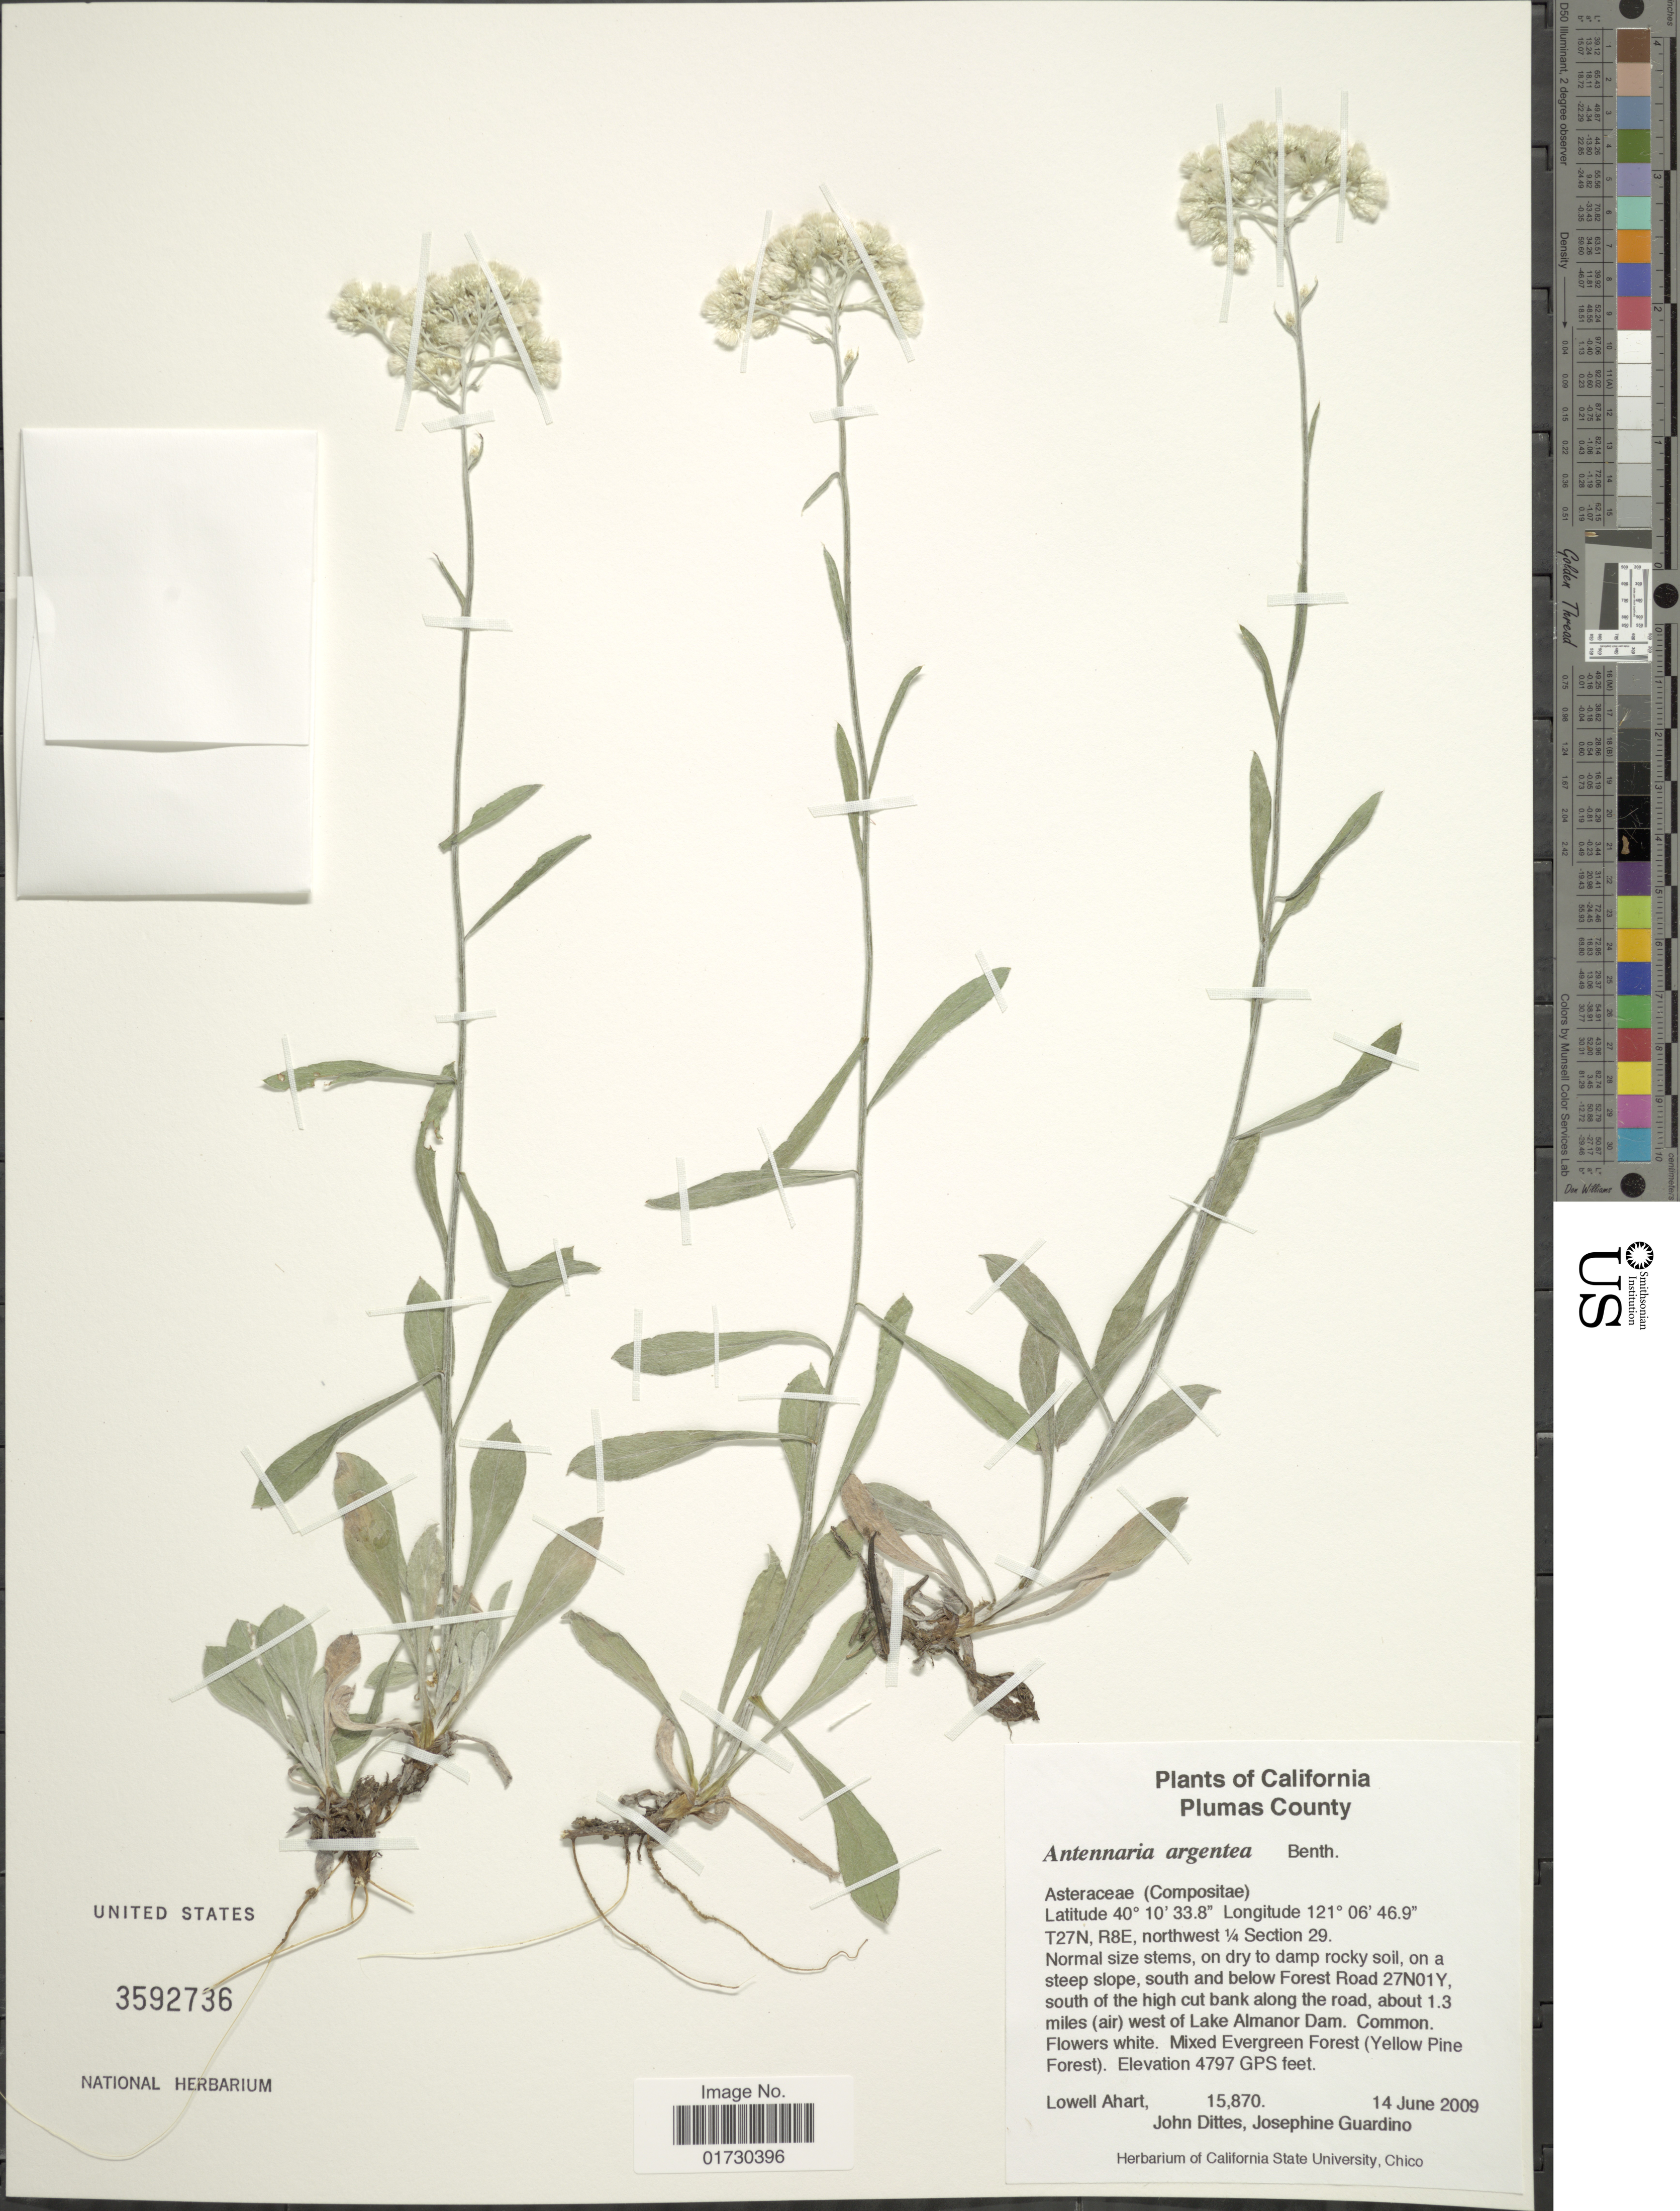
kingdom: Plantae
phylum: Tracheophyta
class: Magnoliopsida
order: Asterales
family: Asteraceae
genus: Antennaria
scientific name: Antennaria argentea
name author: Benth.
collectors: L. Ahart, J. Dittes & J. Guardino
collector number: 15870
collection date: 2009-06-14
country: United States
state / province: California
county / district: Plumas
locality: Plumas County, On a steep slope, south and below Forest Road 27N01Y, south of the high cut bank along the road, about 1.3 miles (air) west of Lake Amanor Dam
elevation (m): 1462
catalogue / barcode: US 3592736